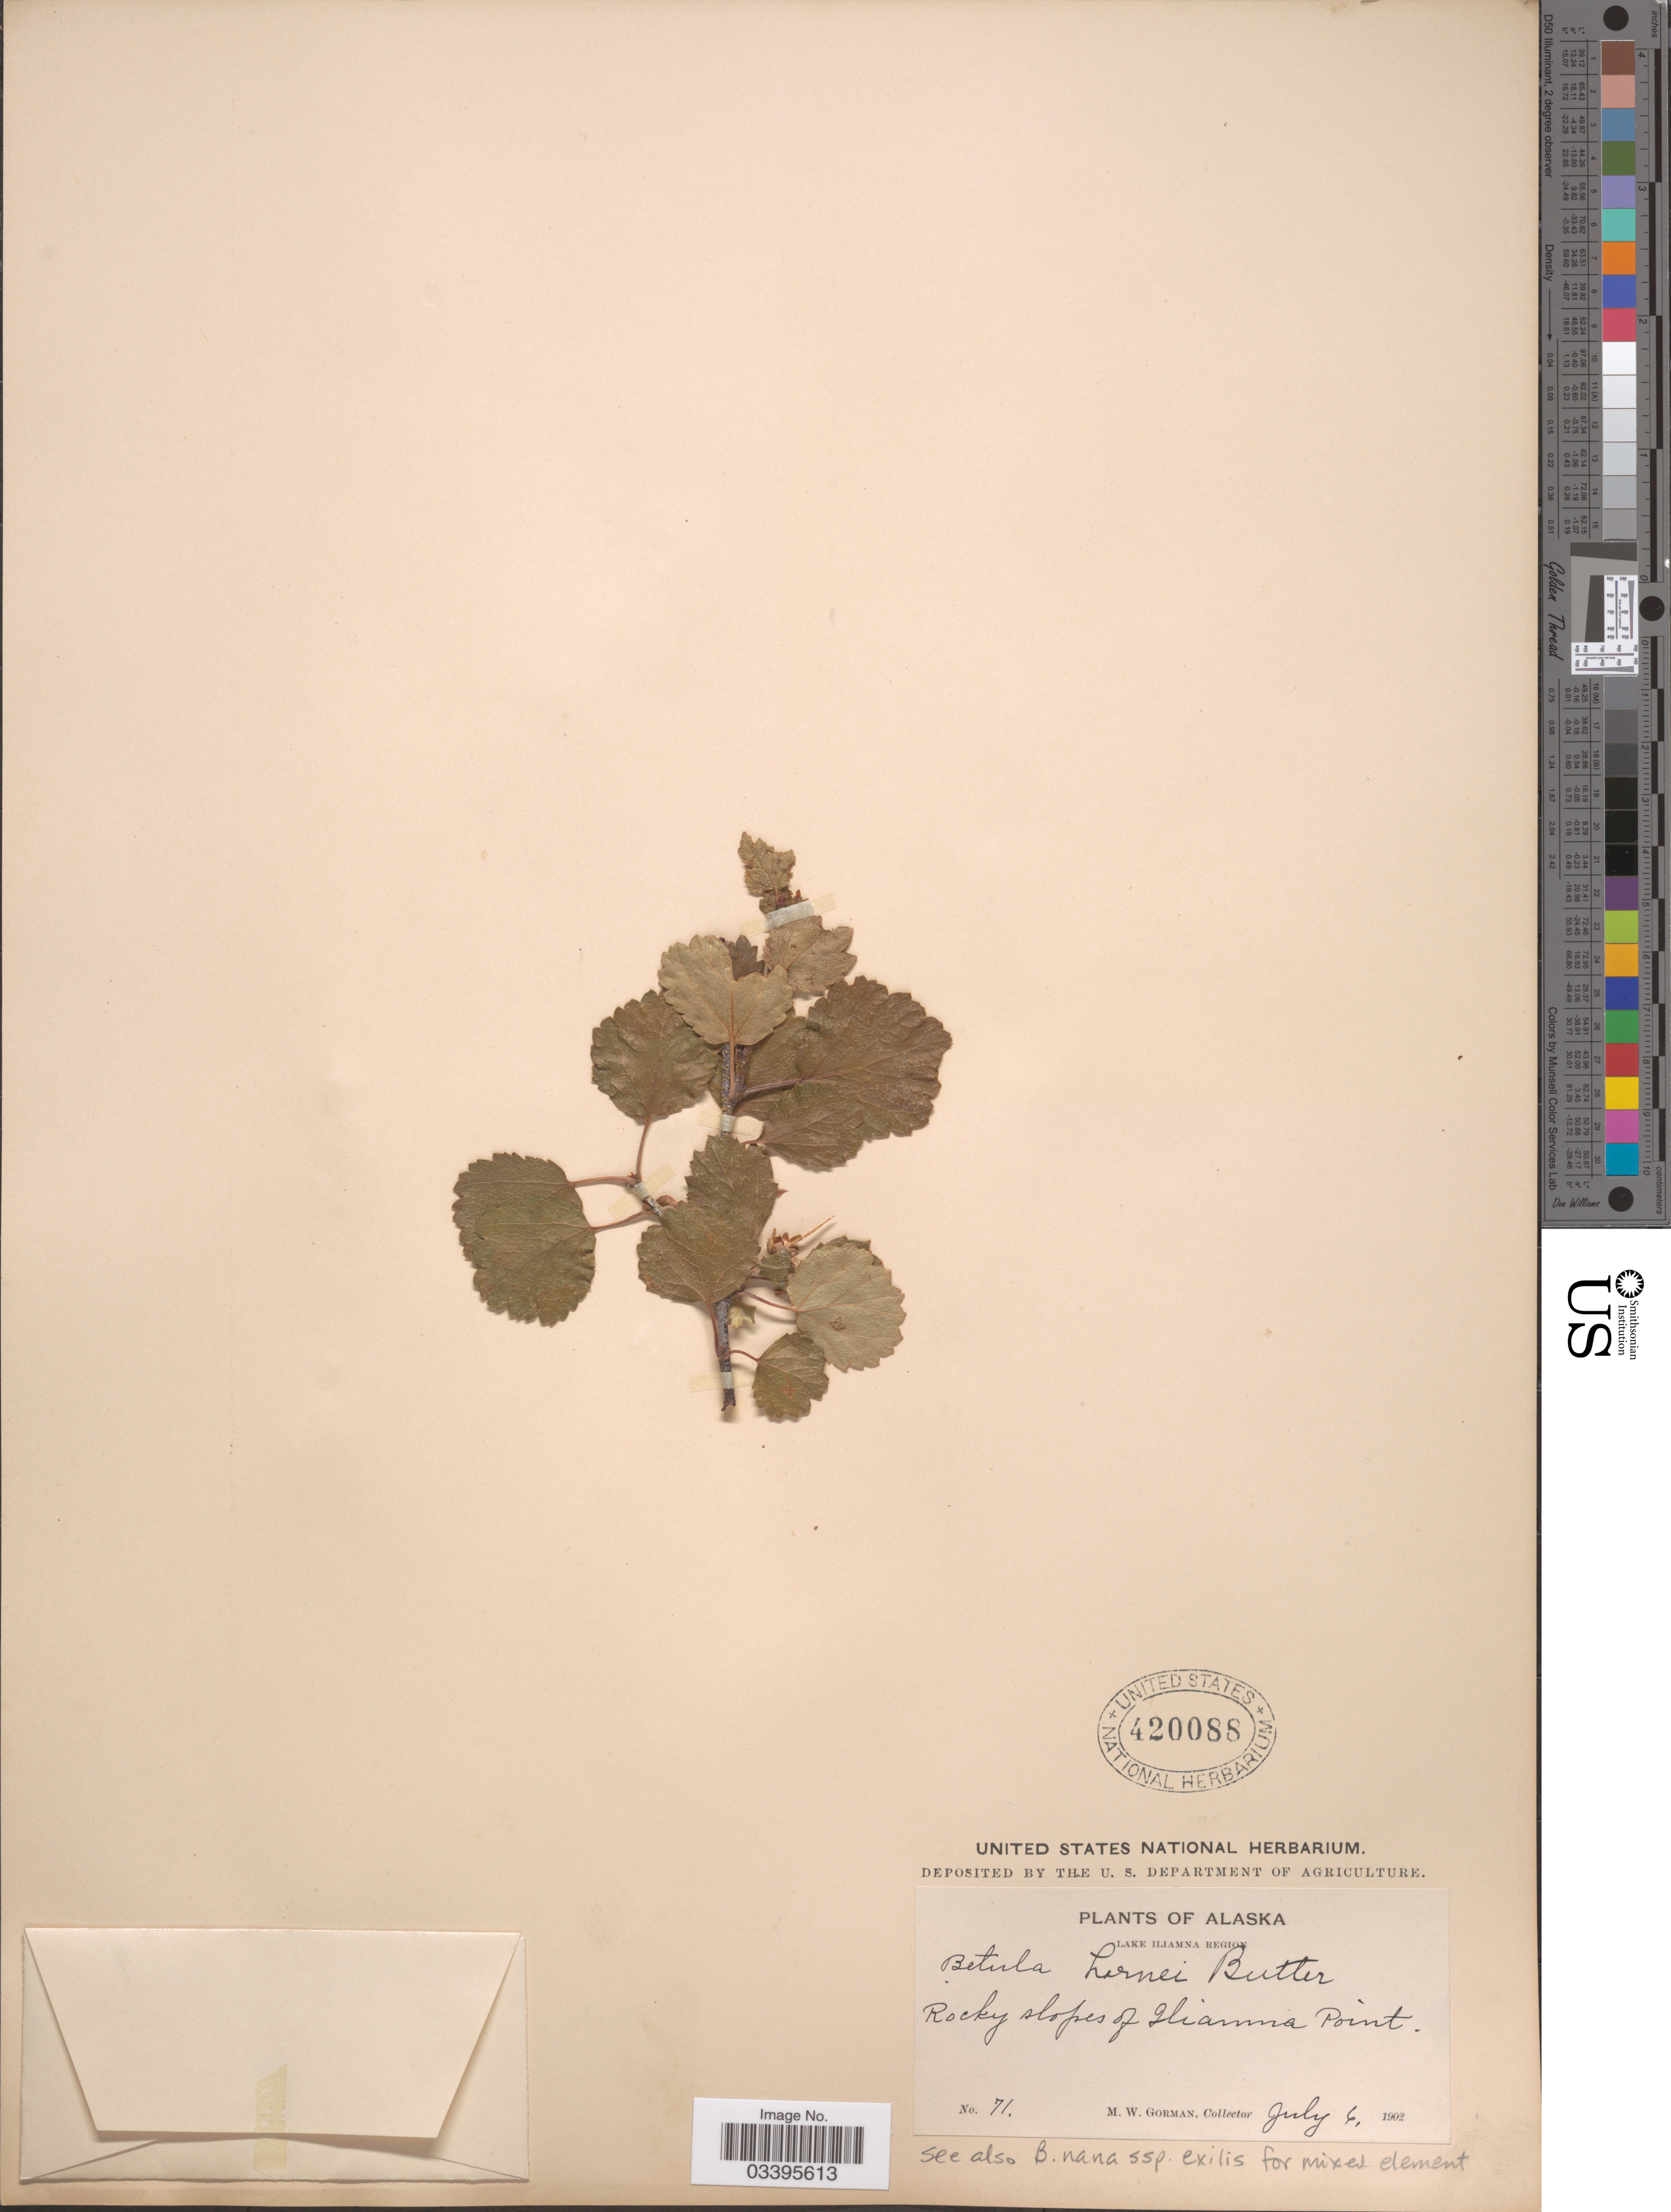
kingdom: Plantae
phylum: Tracheophyta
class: Magnoliopsida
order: Fagales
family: Betulaceae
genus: Betula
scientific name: Betula x jackii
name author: C.K. Schneid.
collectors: M. W. Gorman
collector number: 71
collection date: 1902-07-06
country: United States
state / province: Alaska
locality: Lake Iliamna Region. Rocky slopes of Iliamna Point.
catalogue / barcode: US 420088